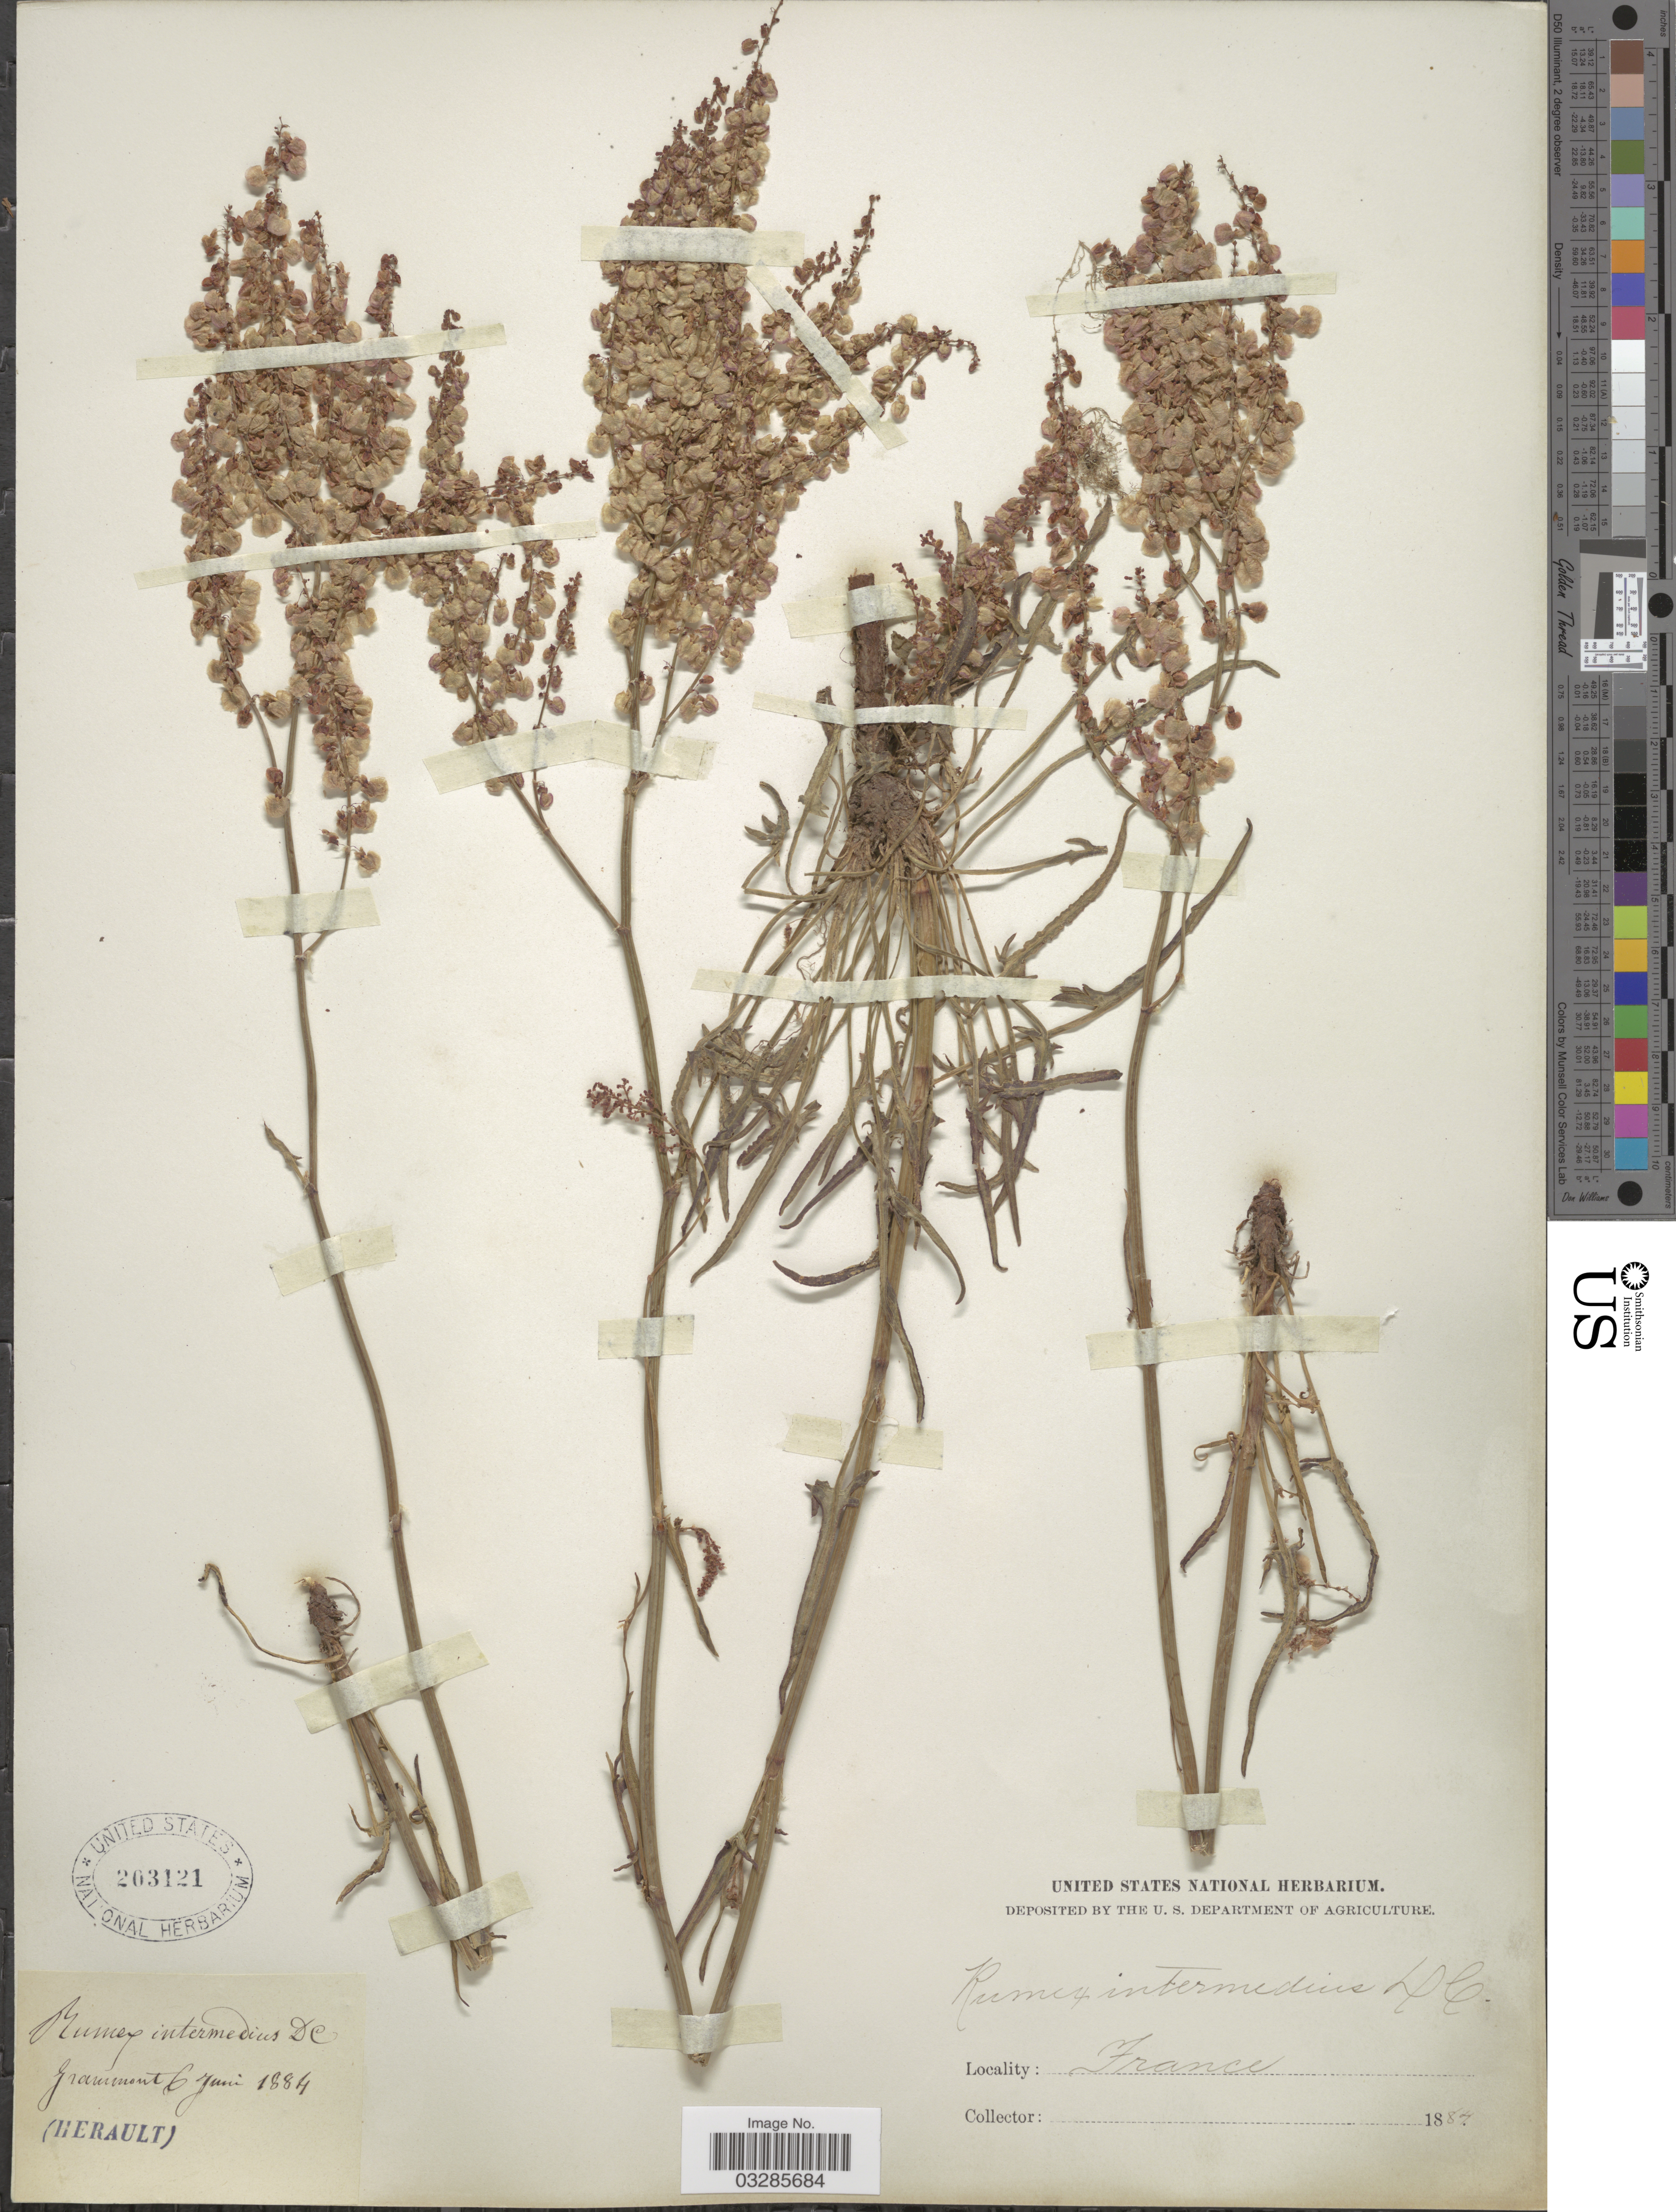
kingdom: Plantae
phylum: Tracheophyta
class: Magnoliopsida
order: Caryophyllales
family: Polygonaceae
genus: Rumex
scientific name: Rumex intermedius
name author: DC.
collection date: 1884-06-06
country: France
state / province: Occitanie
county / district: Hérault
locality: Grammont.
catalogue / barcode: US 203121